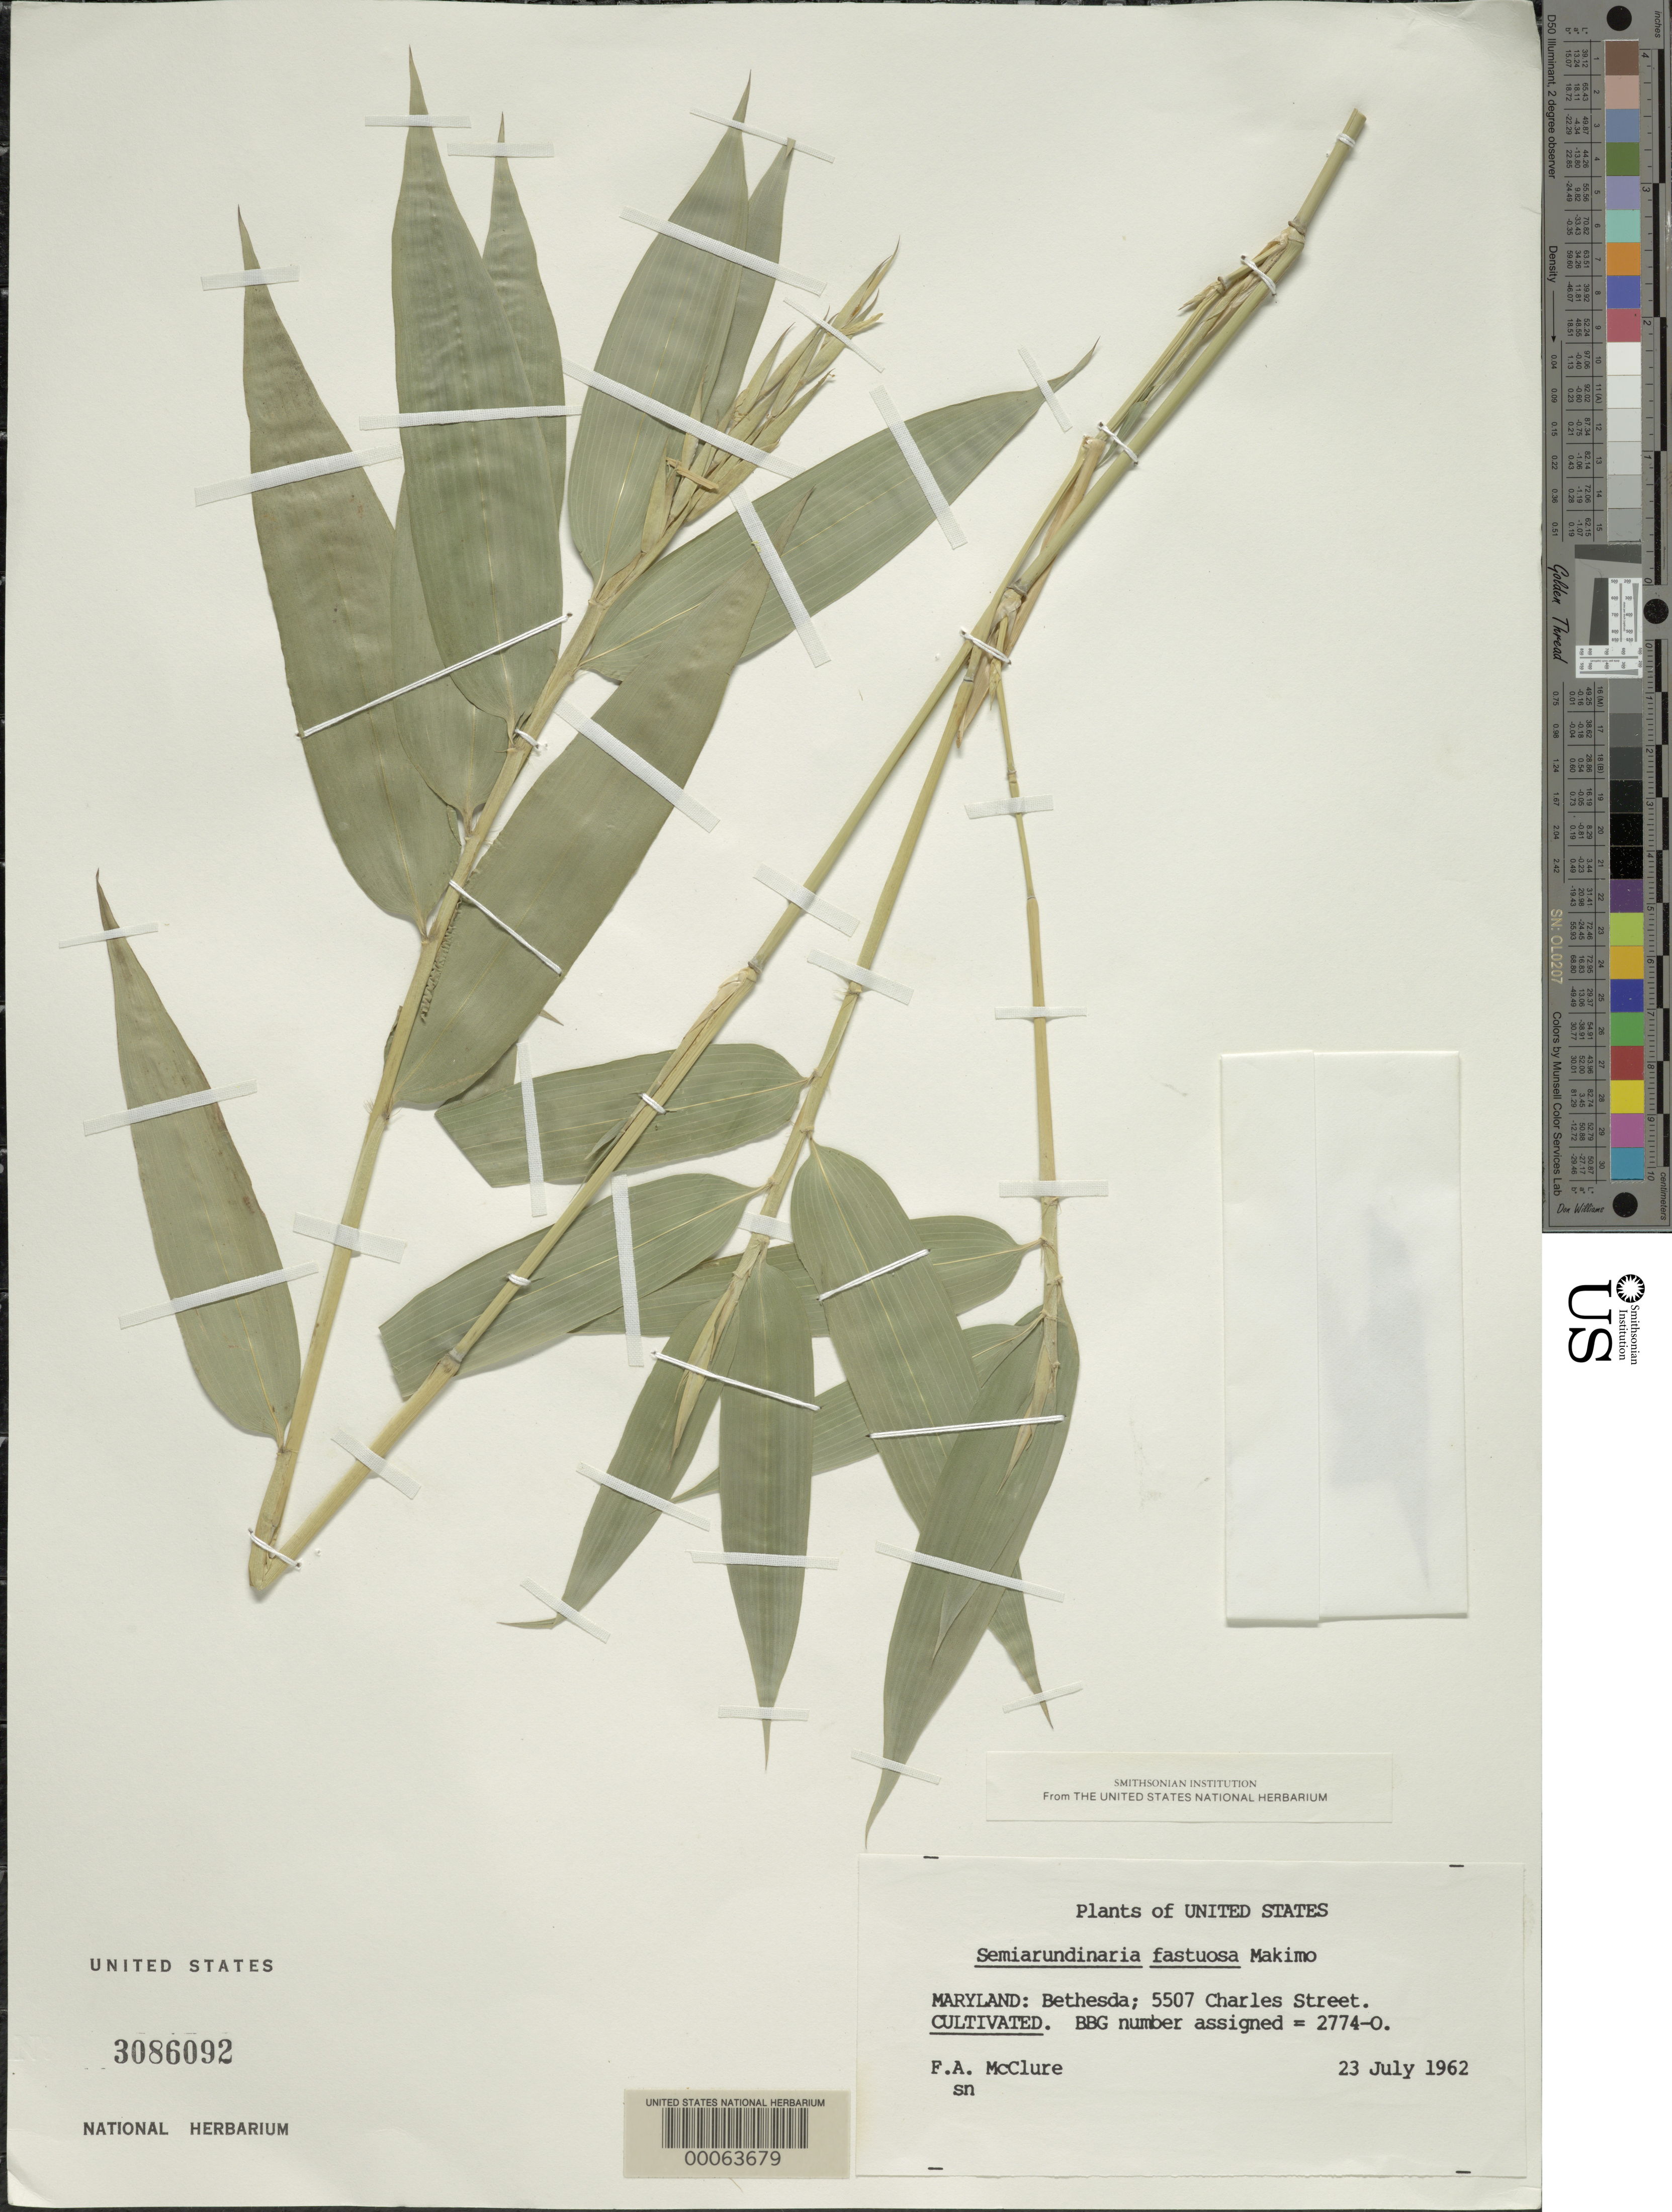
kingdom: Plantae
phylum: Tracheophyta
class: Liliopsida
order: Poales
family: Poaceae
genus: Semiarundinaria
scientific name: Semiarundinaria fastuosa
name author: Makino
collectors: F. A. McClure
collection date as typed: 23 Jul 1962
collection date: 1962-07-23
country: United States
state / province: Maryland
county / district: Montgomery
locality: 5507 Charles Street, Bethesda (McClure's garden)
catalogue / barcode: US 3086092